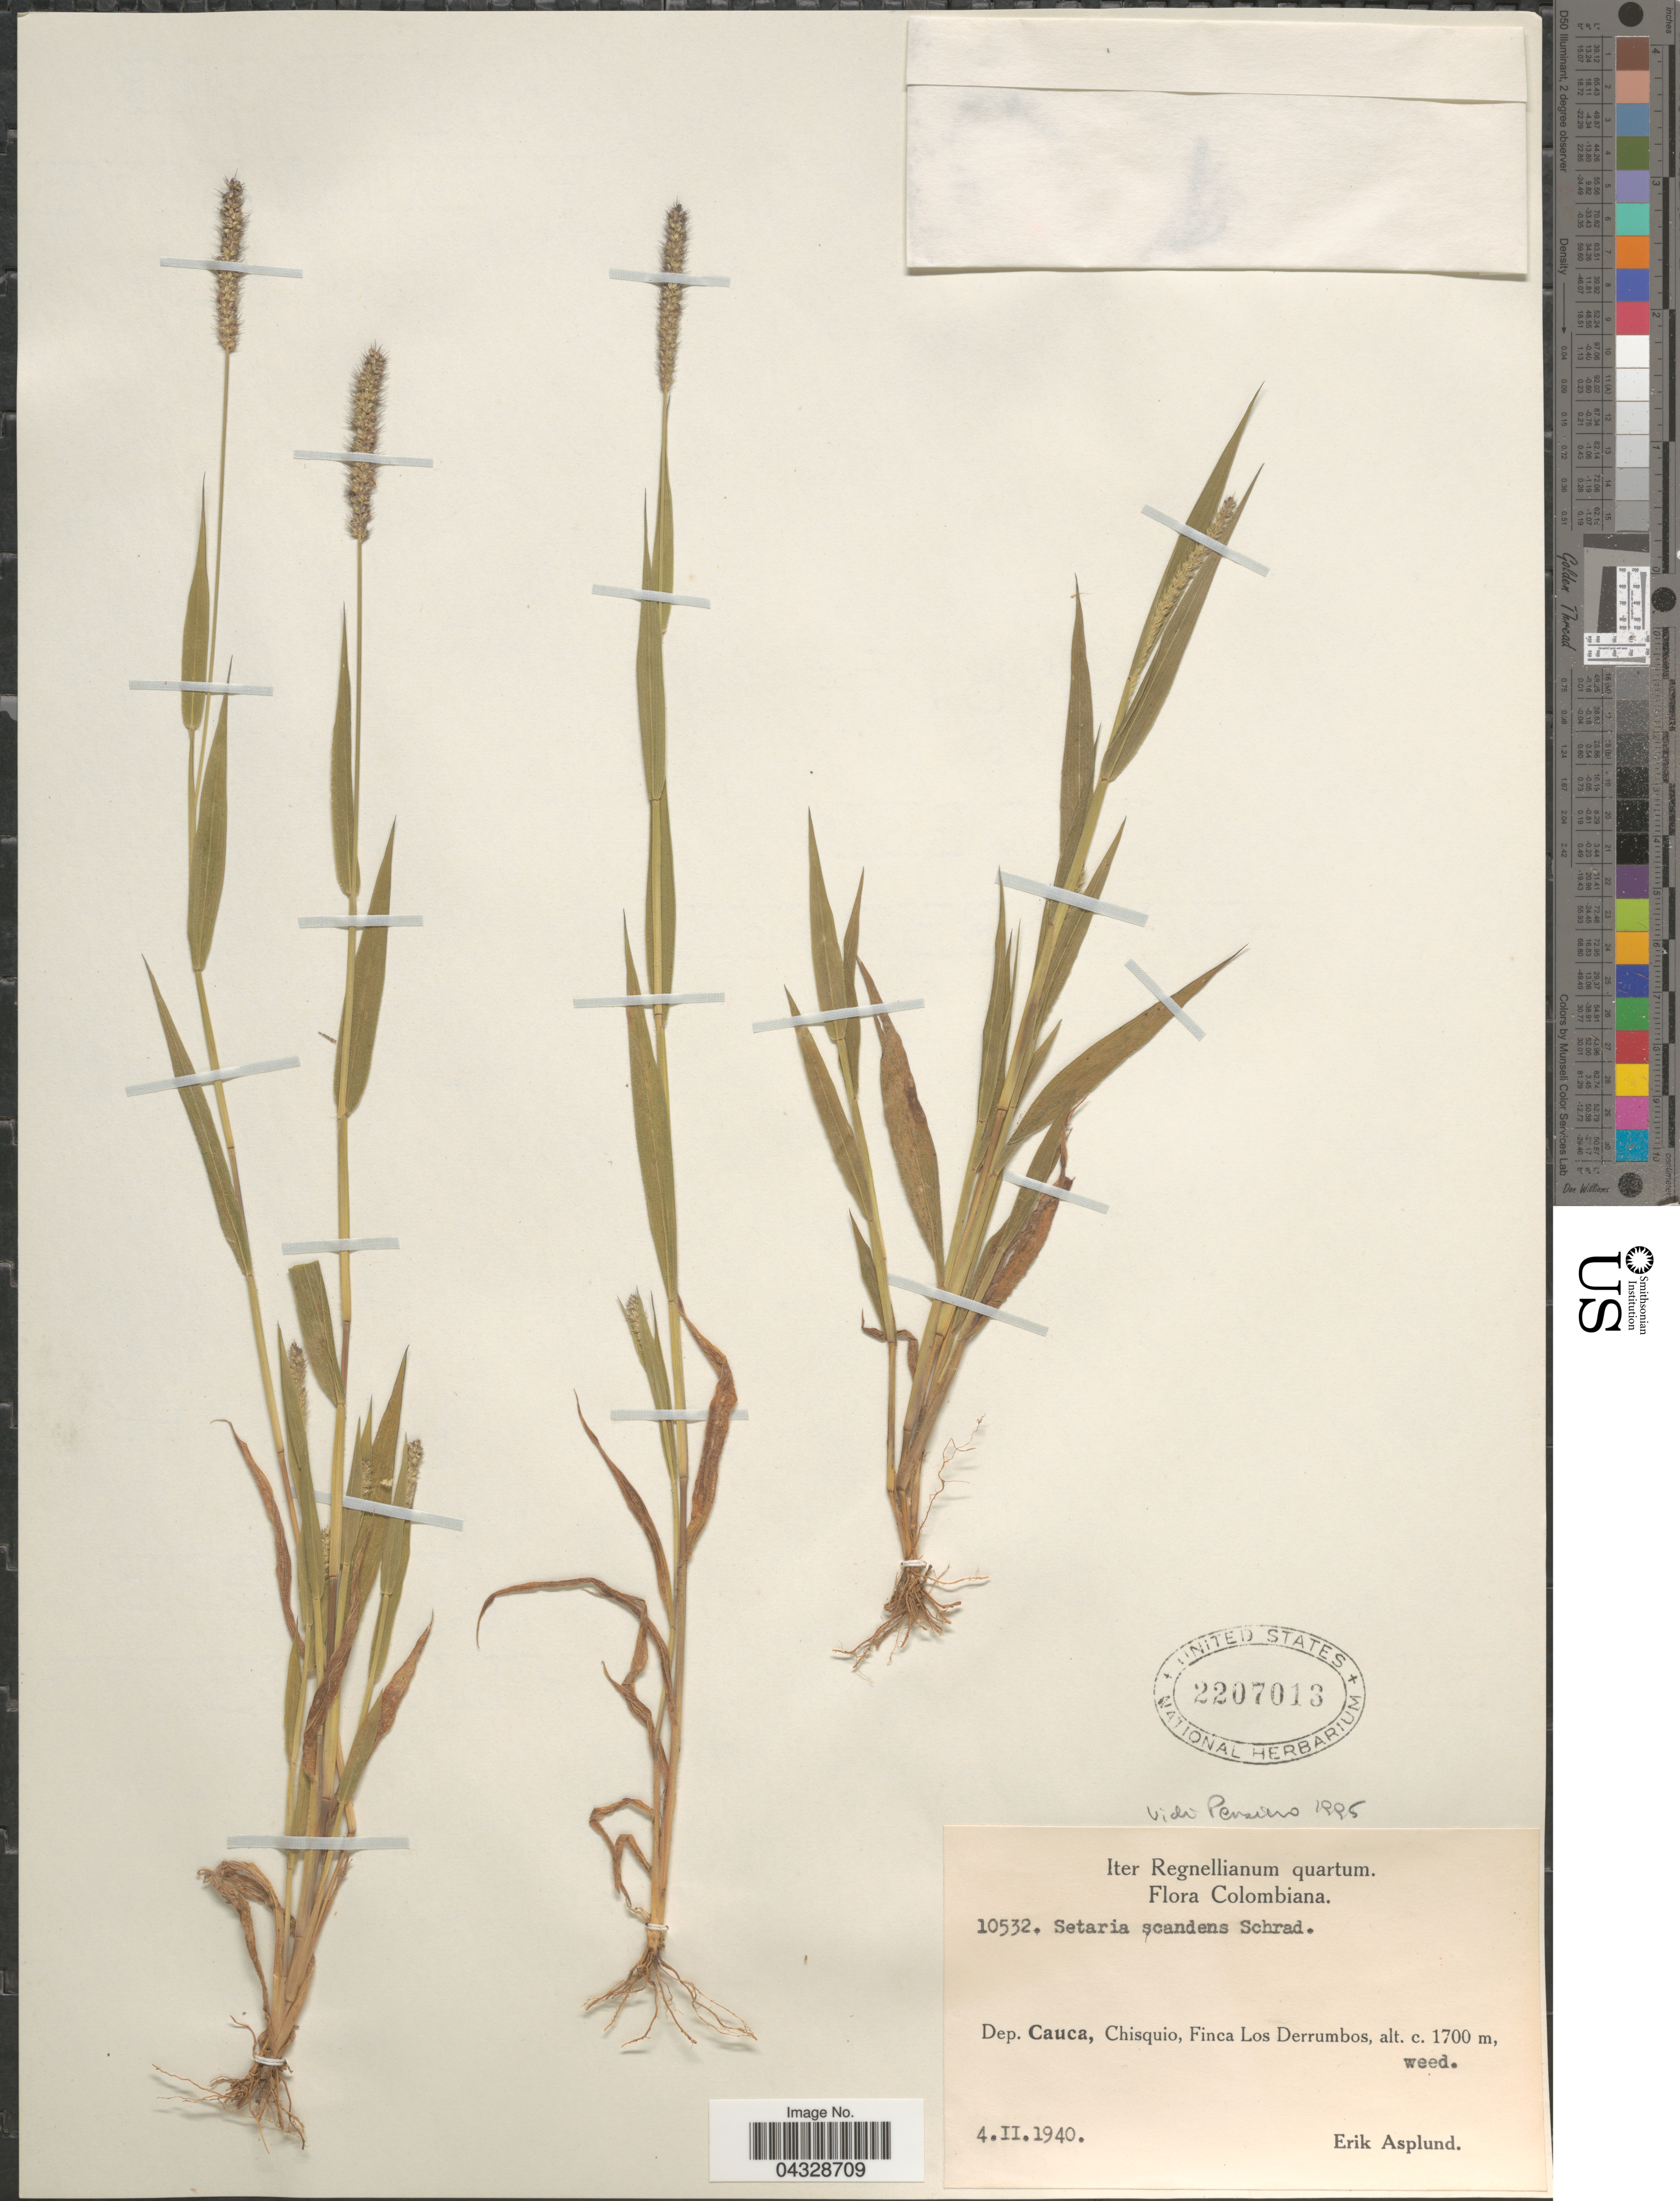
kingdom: Plantae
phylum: Tracheophyta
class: Liliopsida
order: Poales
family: Poaceae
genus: Setaria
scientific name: Setaria scandens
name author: Schrad. ex Schult.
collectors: E. Asplund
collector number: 10532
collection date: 1940-02-04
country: Colombia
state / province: Cauca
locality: Iter Regnellianum quartum. Dep. Cauca, Chisquio, Finca Los Derrumbos.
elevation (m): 1700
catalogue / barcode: US 2207013